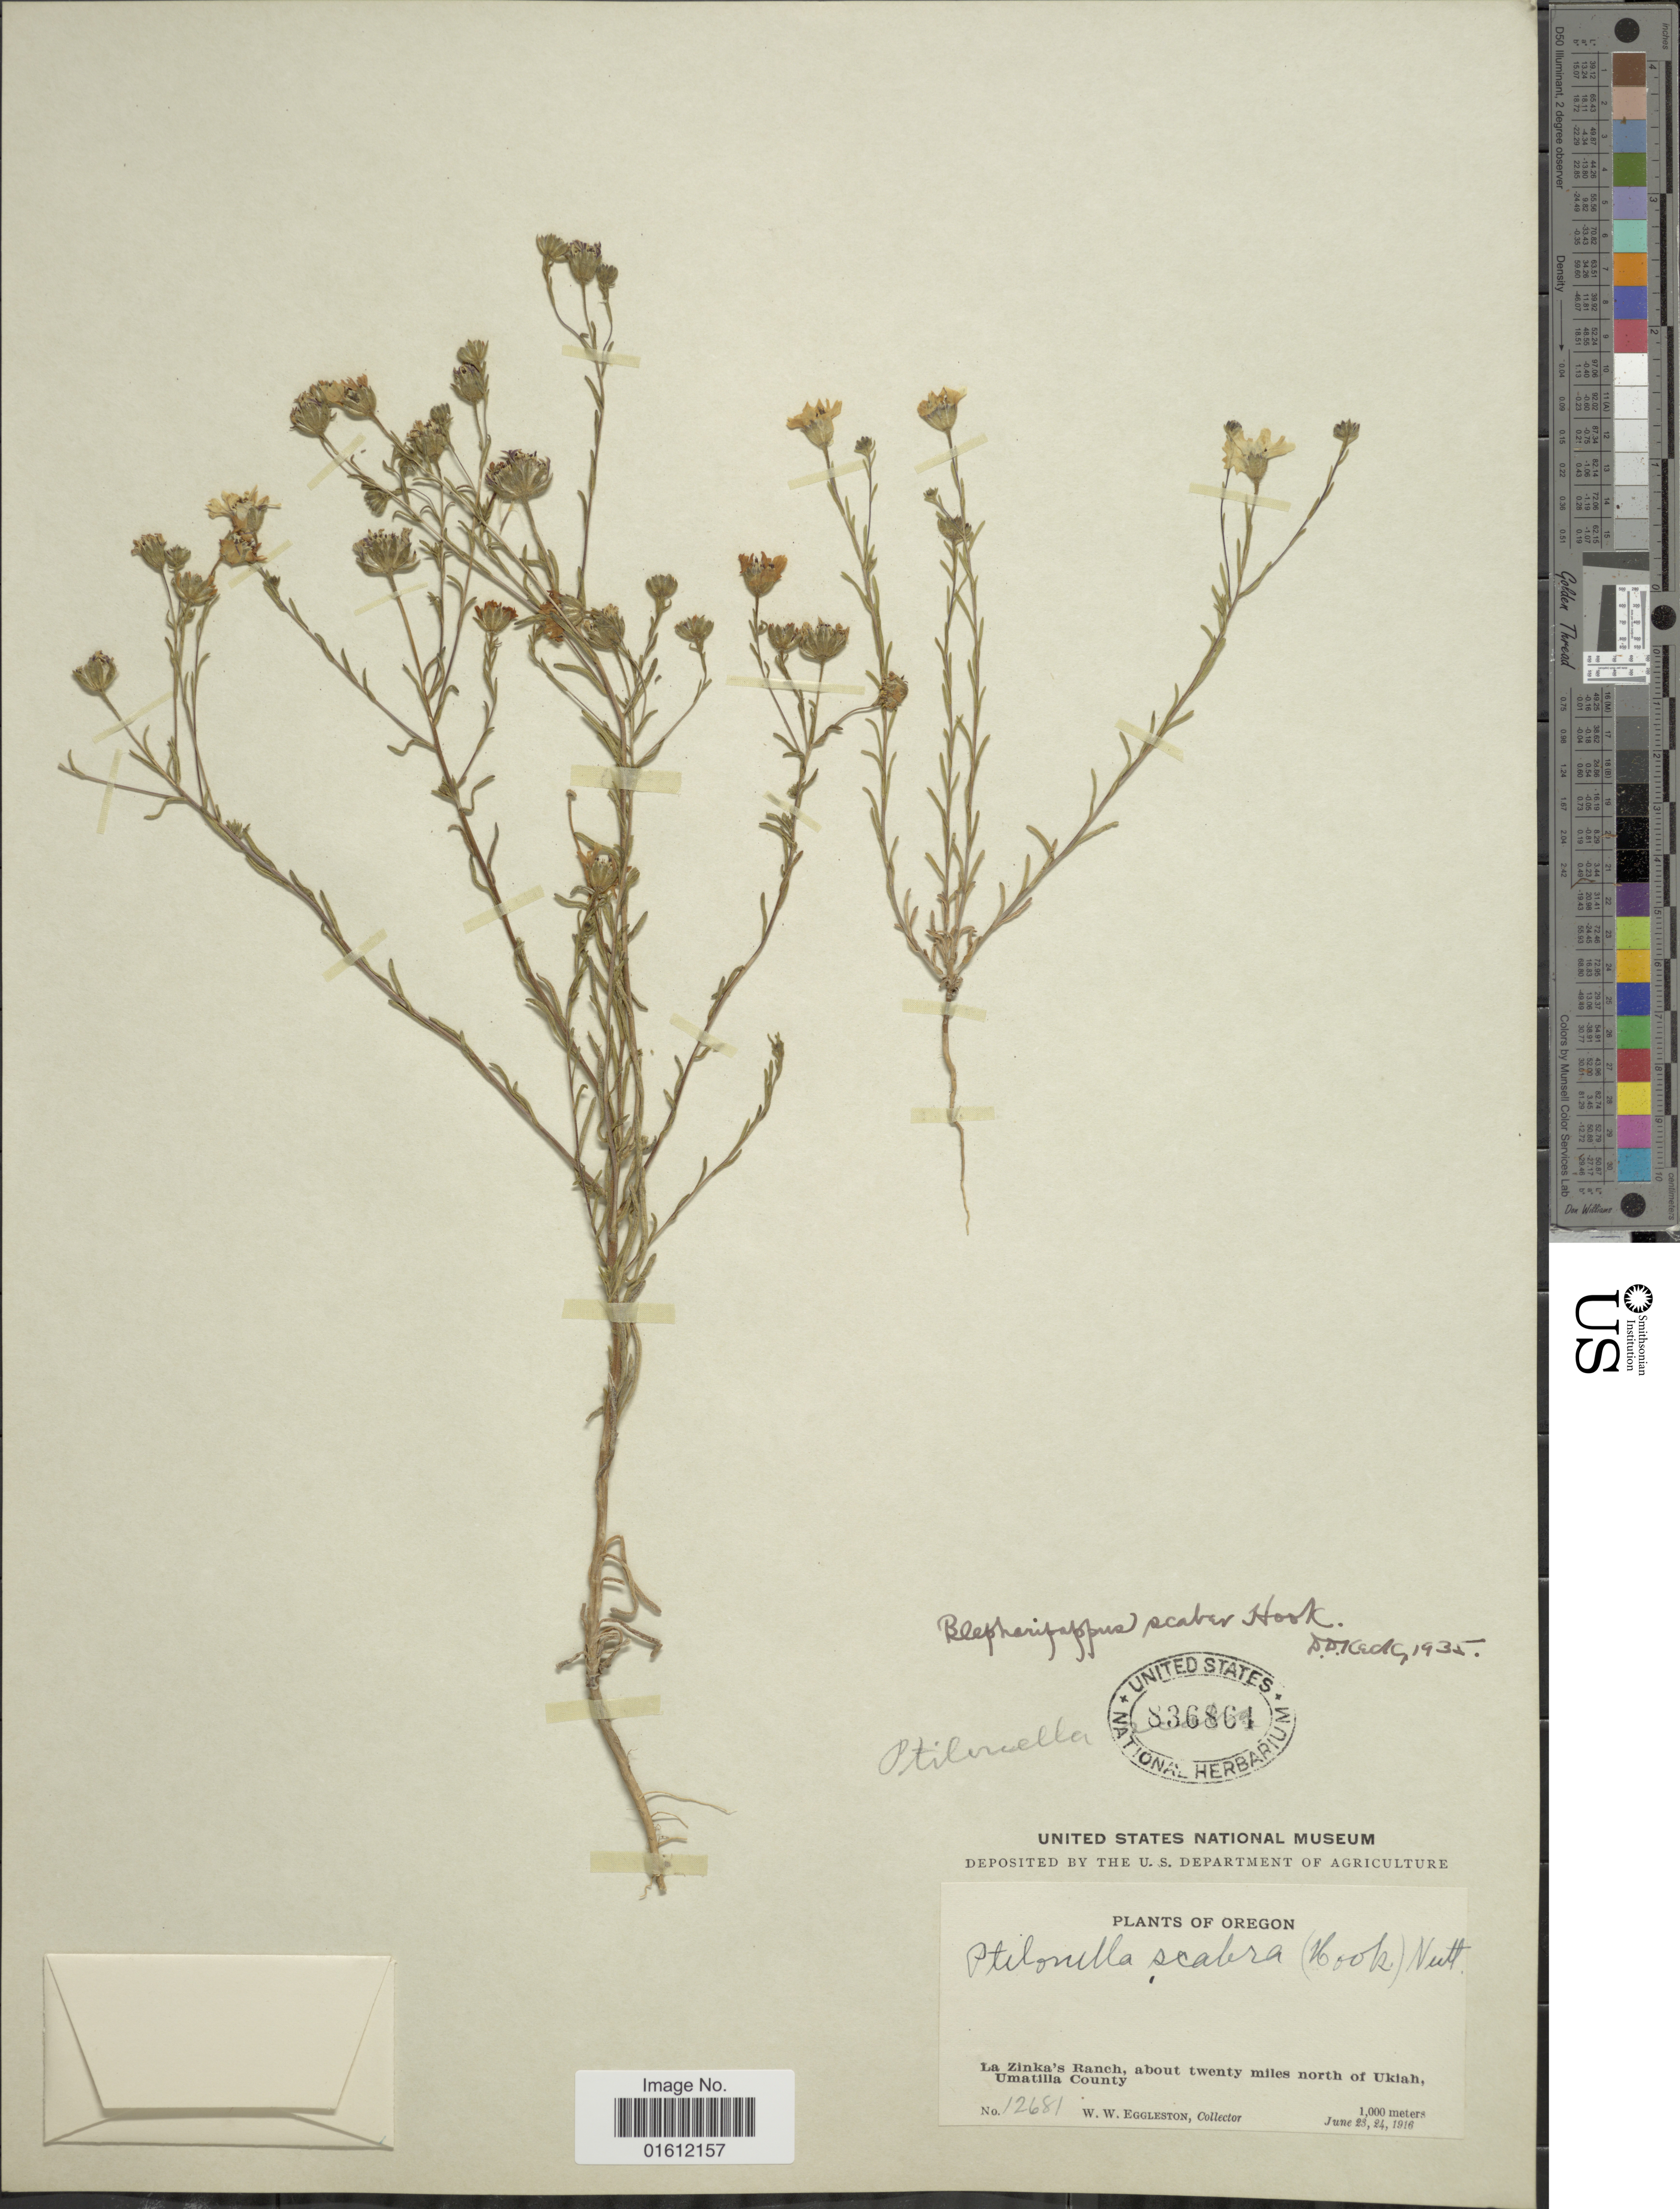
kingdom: Plantae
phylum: Tracheophyta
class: Magnoliopsida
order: Asterales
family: Asteraceae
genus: Blepharipappus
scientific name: Blepharipappus scaber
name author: Hook.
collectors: W. W. Eggleston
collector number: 12681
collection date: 1916-06-23/1916-06-24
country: United States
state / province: Oregon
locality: La Zinka's Ranch, about twenty miles north of Ukiah, Umatilla County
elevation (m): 1000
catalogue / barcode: US 836864